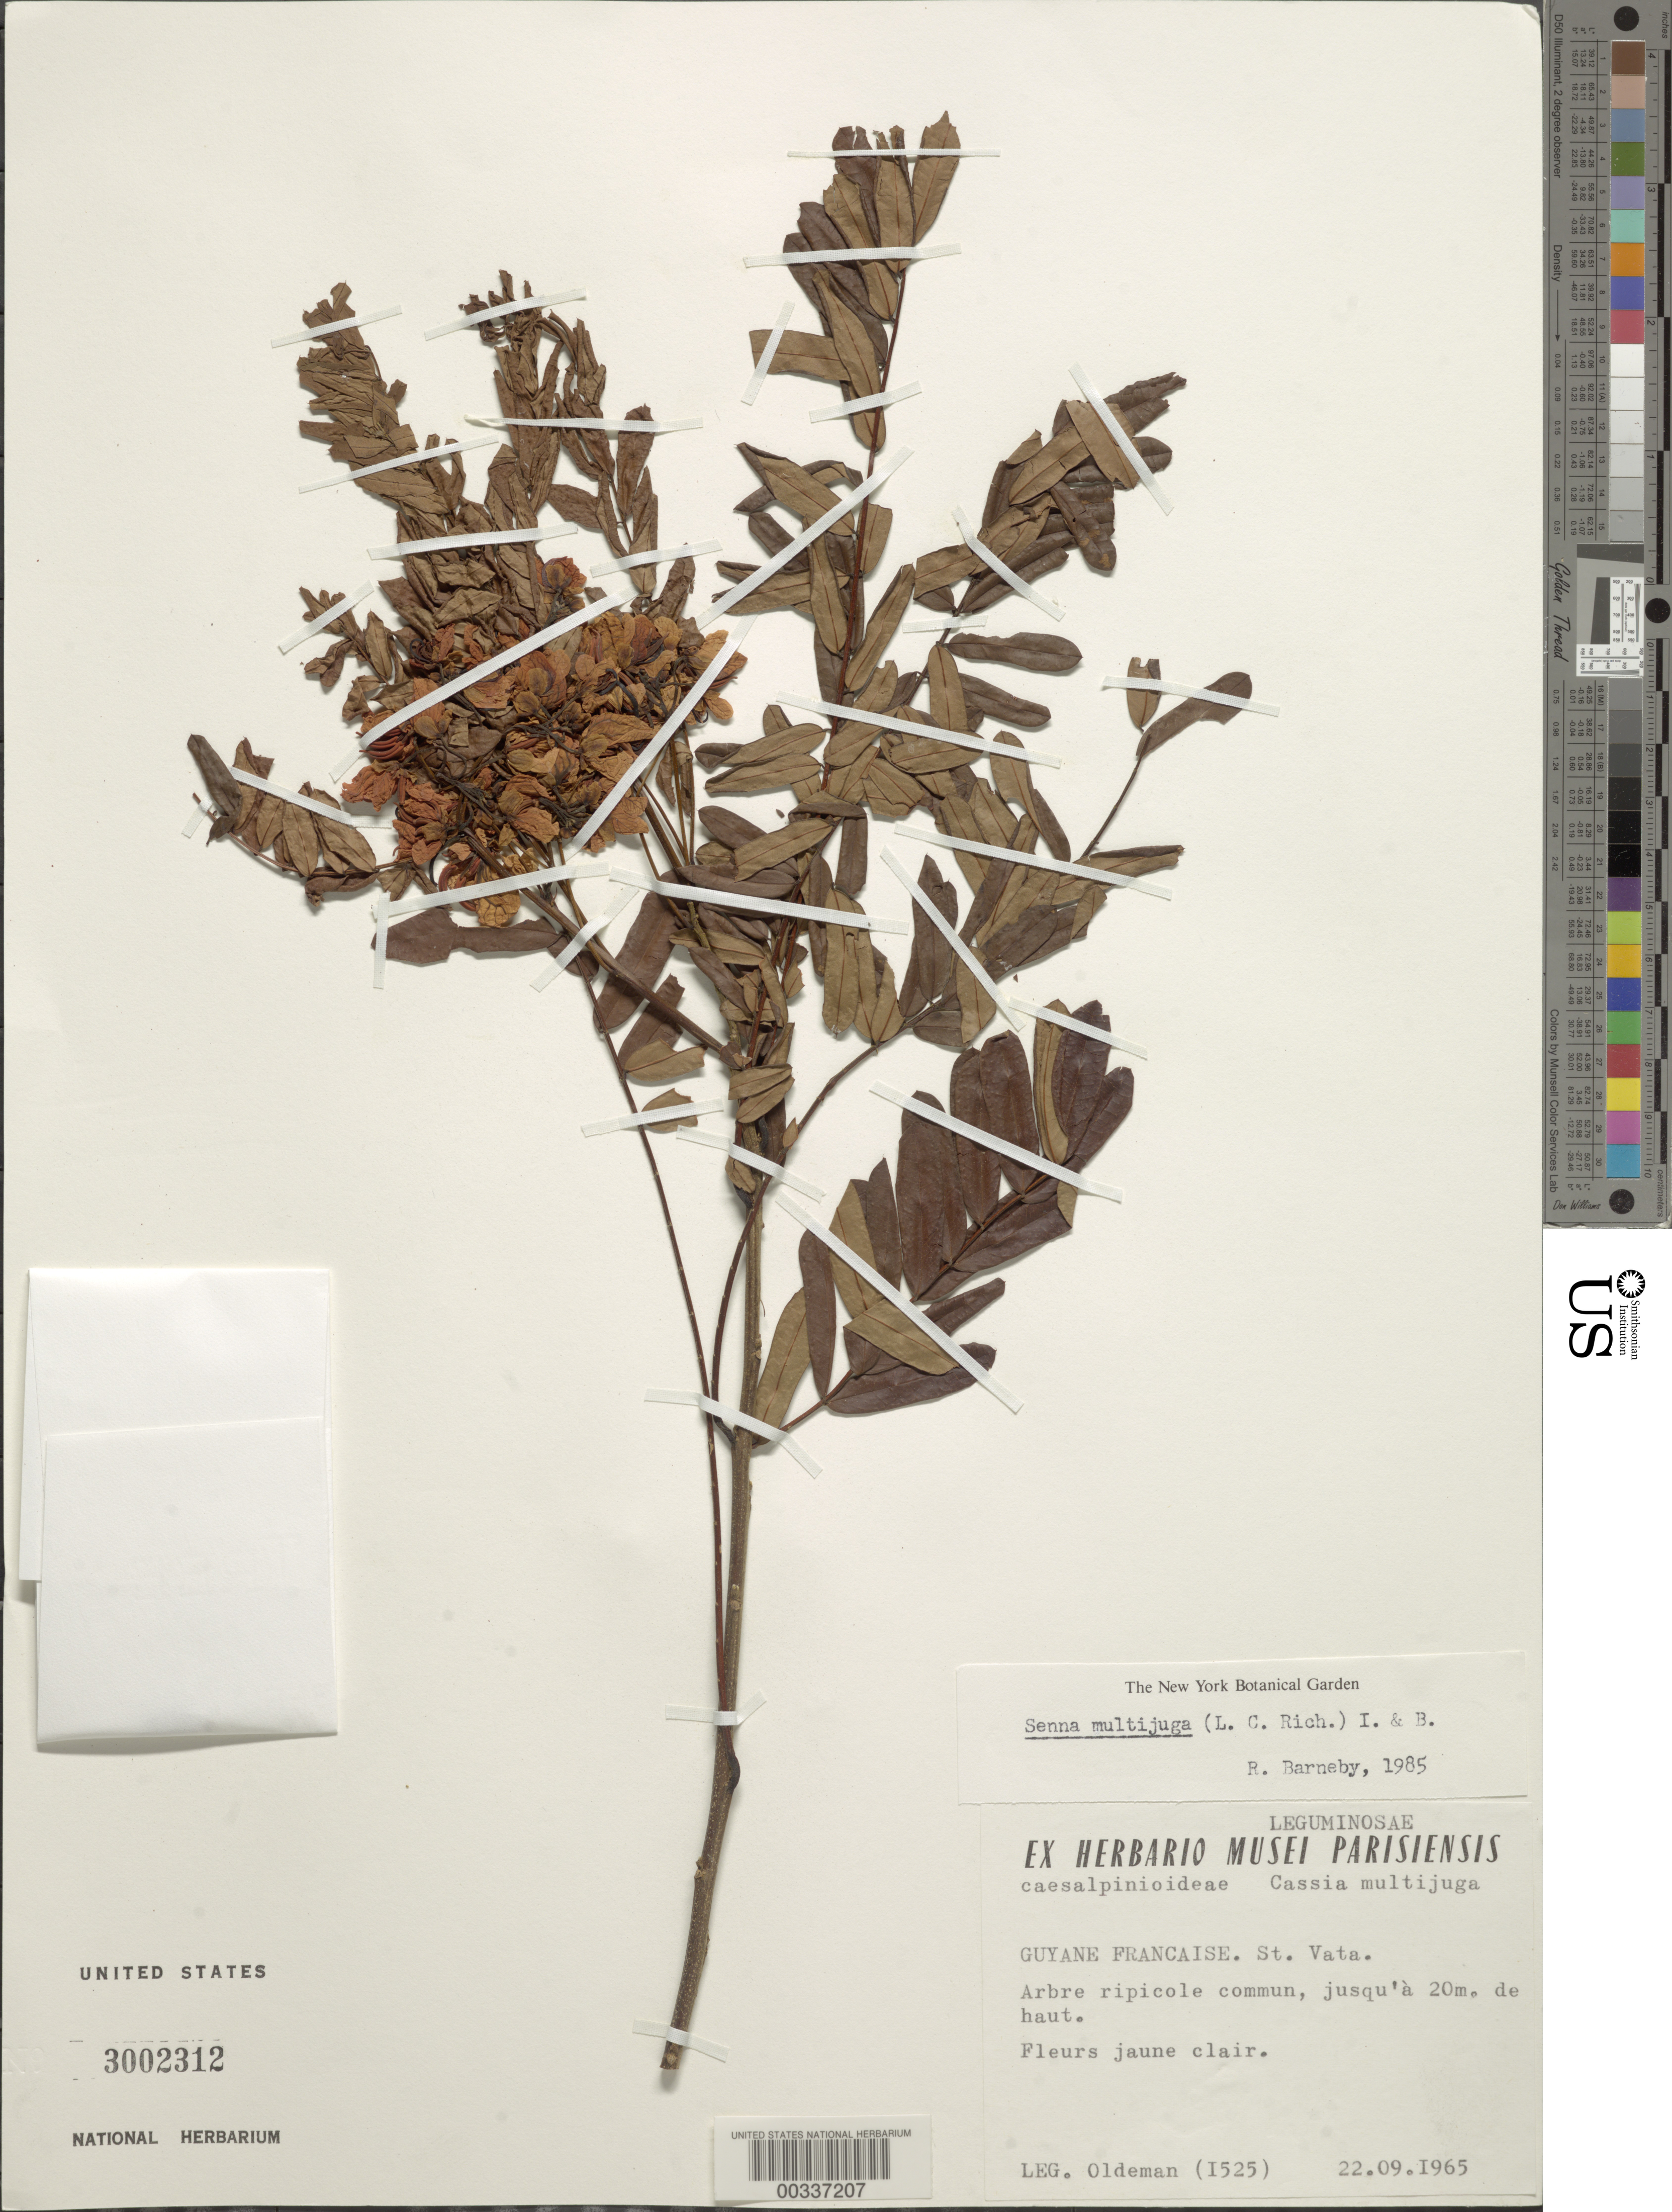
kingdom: Plantae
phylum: Tracheophyta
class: Magnoliopsida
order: Fabales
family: Fabaceae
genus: Senna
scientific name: Senna multijuga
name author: (Rich.) H.S. Irwin & Barneby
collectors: R. Oldeman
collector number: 1525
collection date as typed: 20 Sep 1965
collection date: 1965-09-20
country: French Guiana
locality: St. vata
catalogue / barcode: US 3002312